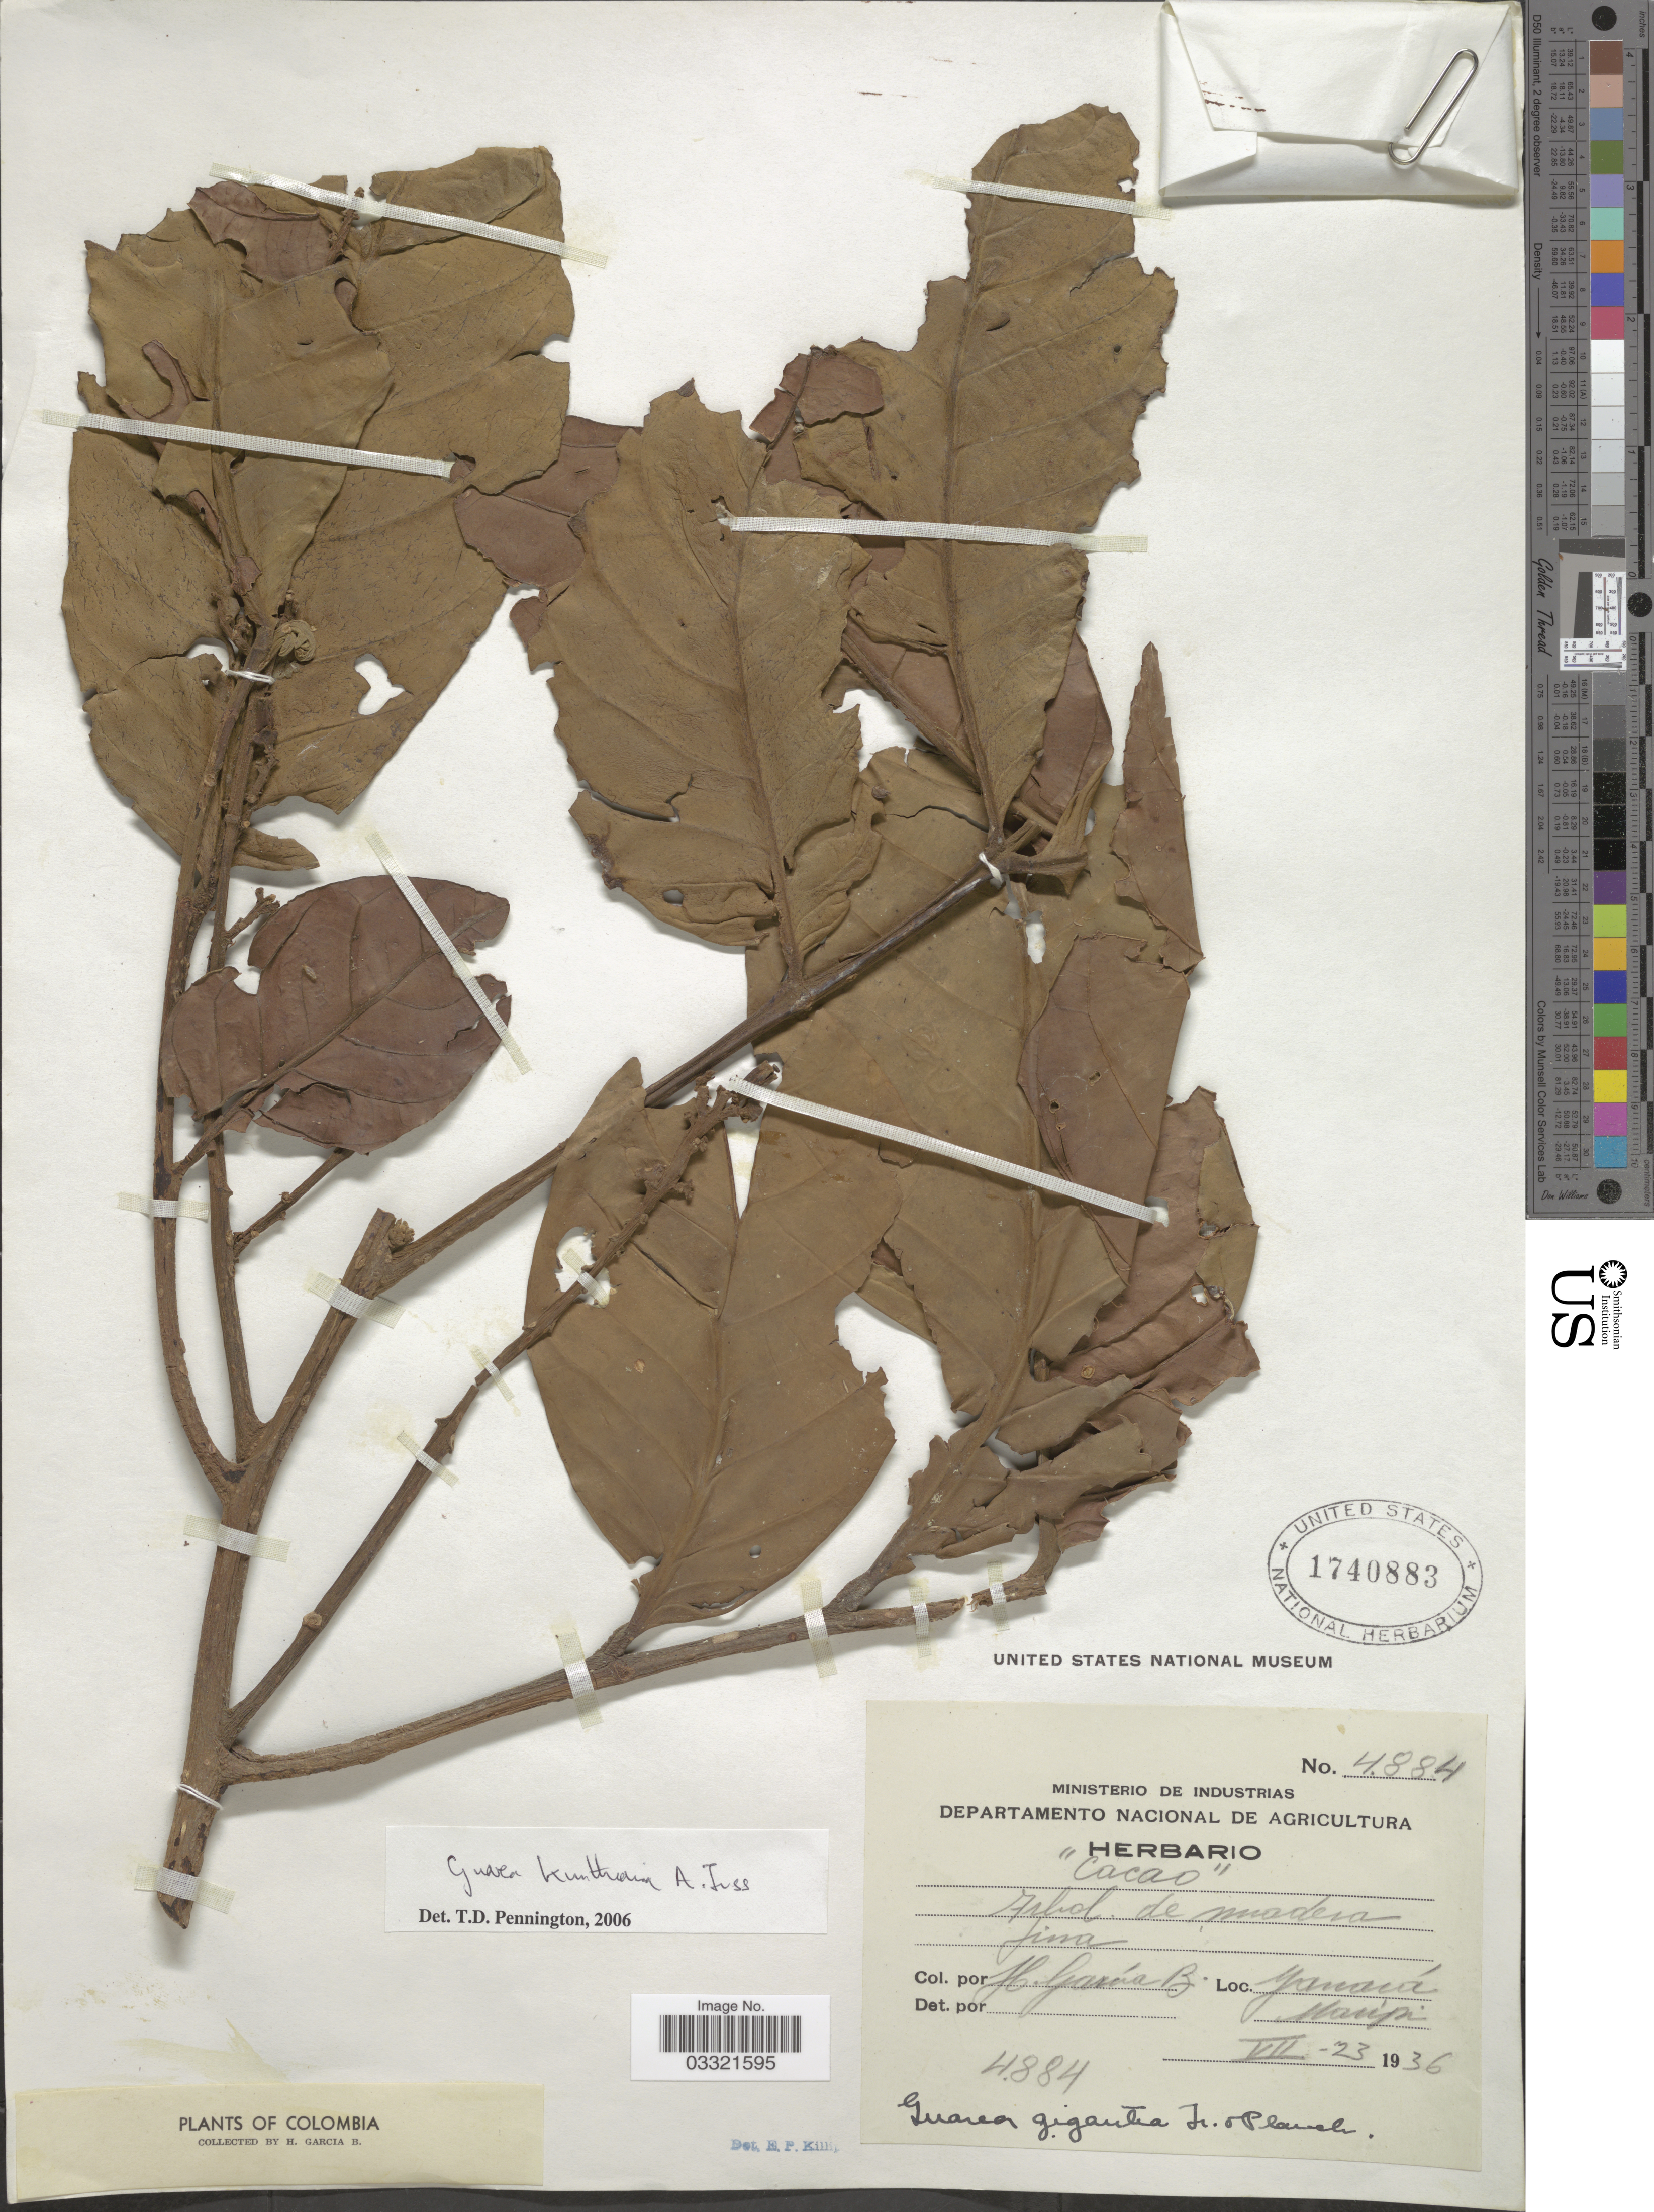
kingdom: Plantae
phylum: Tracheophyta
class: Magnoliopsida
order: Sapindales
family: Meliaceae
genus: Guarea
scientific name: Guarea kunthiana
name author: A. Juss.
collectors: H. García B.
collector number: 4884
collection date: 1936-07-23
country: Colombia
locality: Yanacá Maripi.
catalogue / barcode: US 1740883